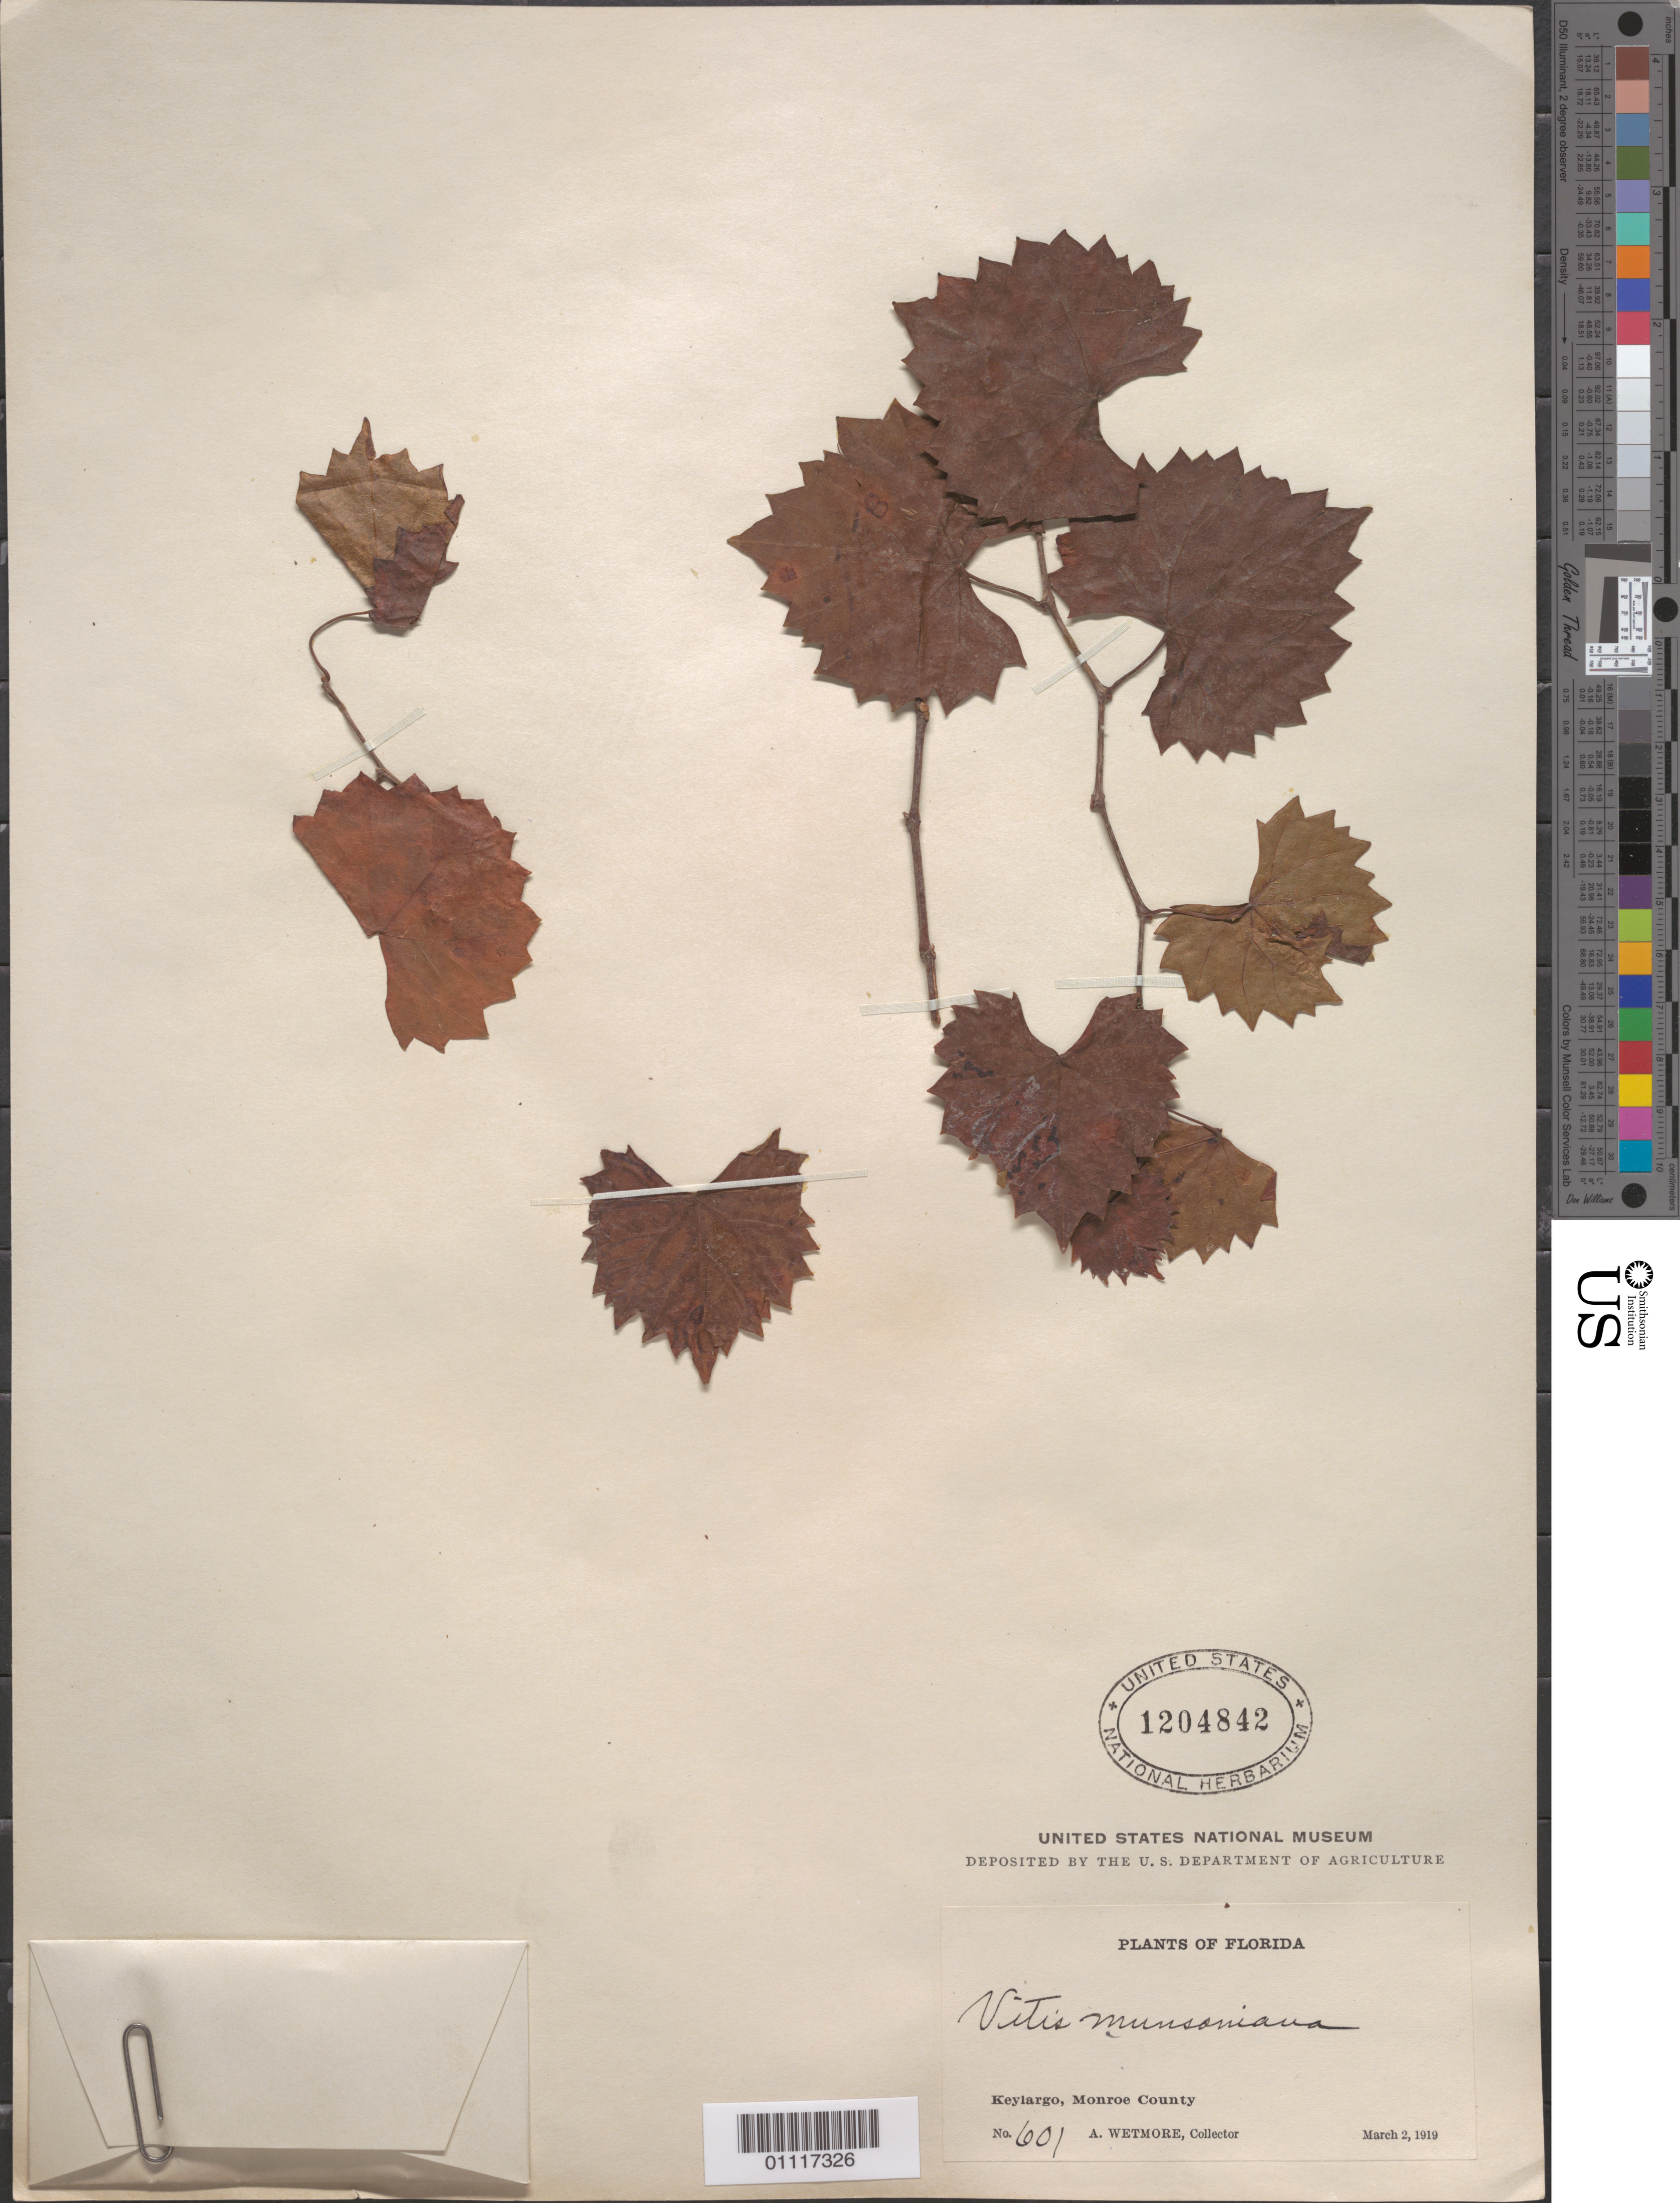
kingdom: Plantae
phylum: Tracheophyta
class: Magnoliopsida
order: Vitales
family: Vitaceae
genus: Vitis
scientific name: Vitis munsoniana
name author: J.H. Simpson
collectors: A. Wetmore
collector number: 601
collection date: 1919-03-02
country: United States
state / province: Florida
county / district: Monroe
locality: Keylargo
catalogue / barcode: US 1204842